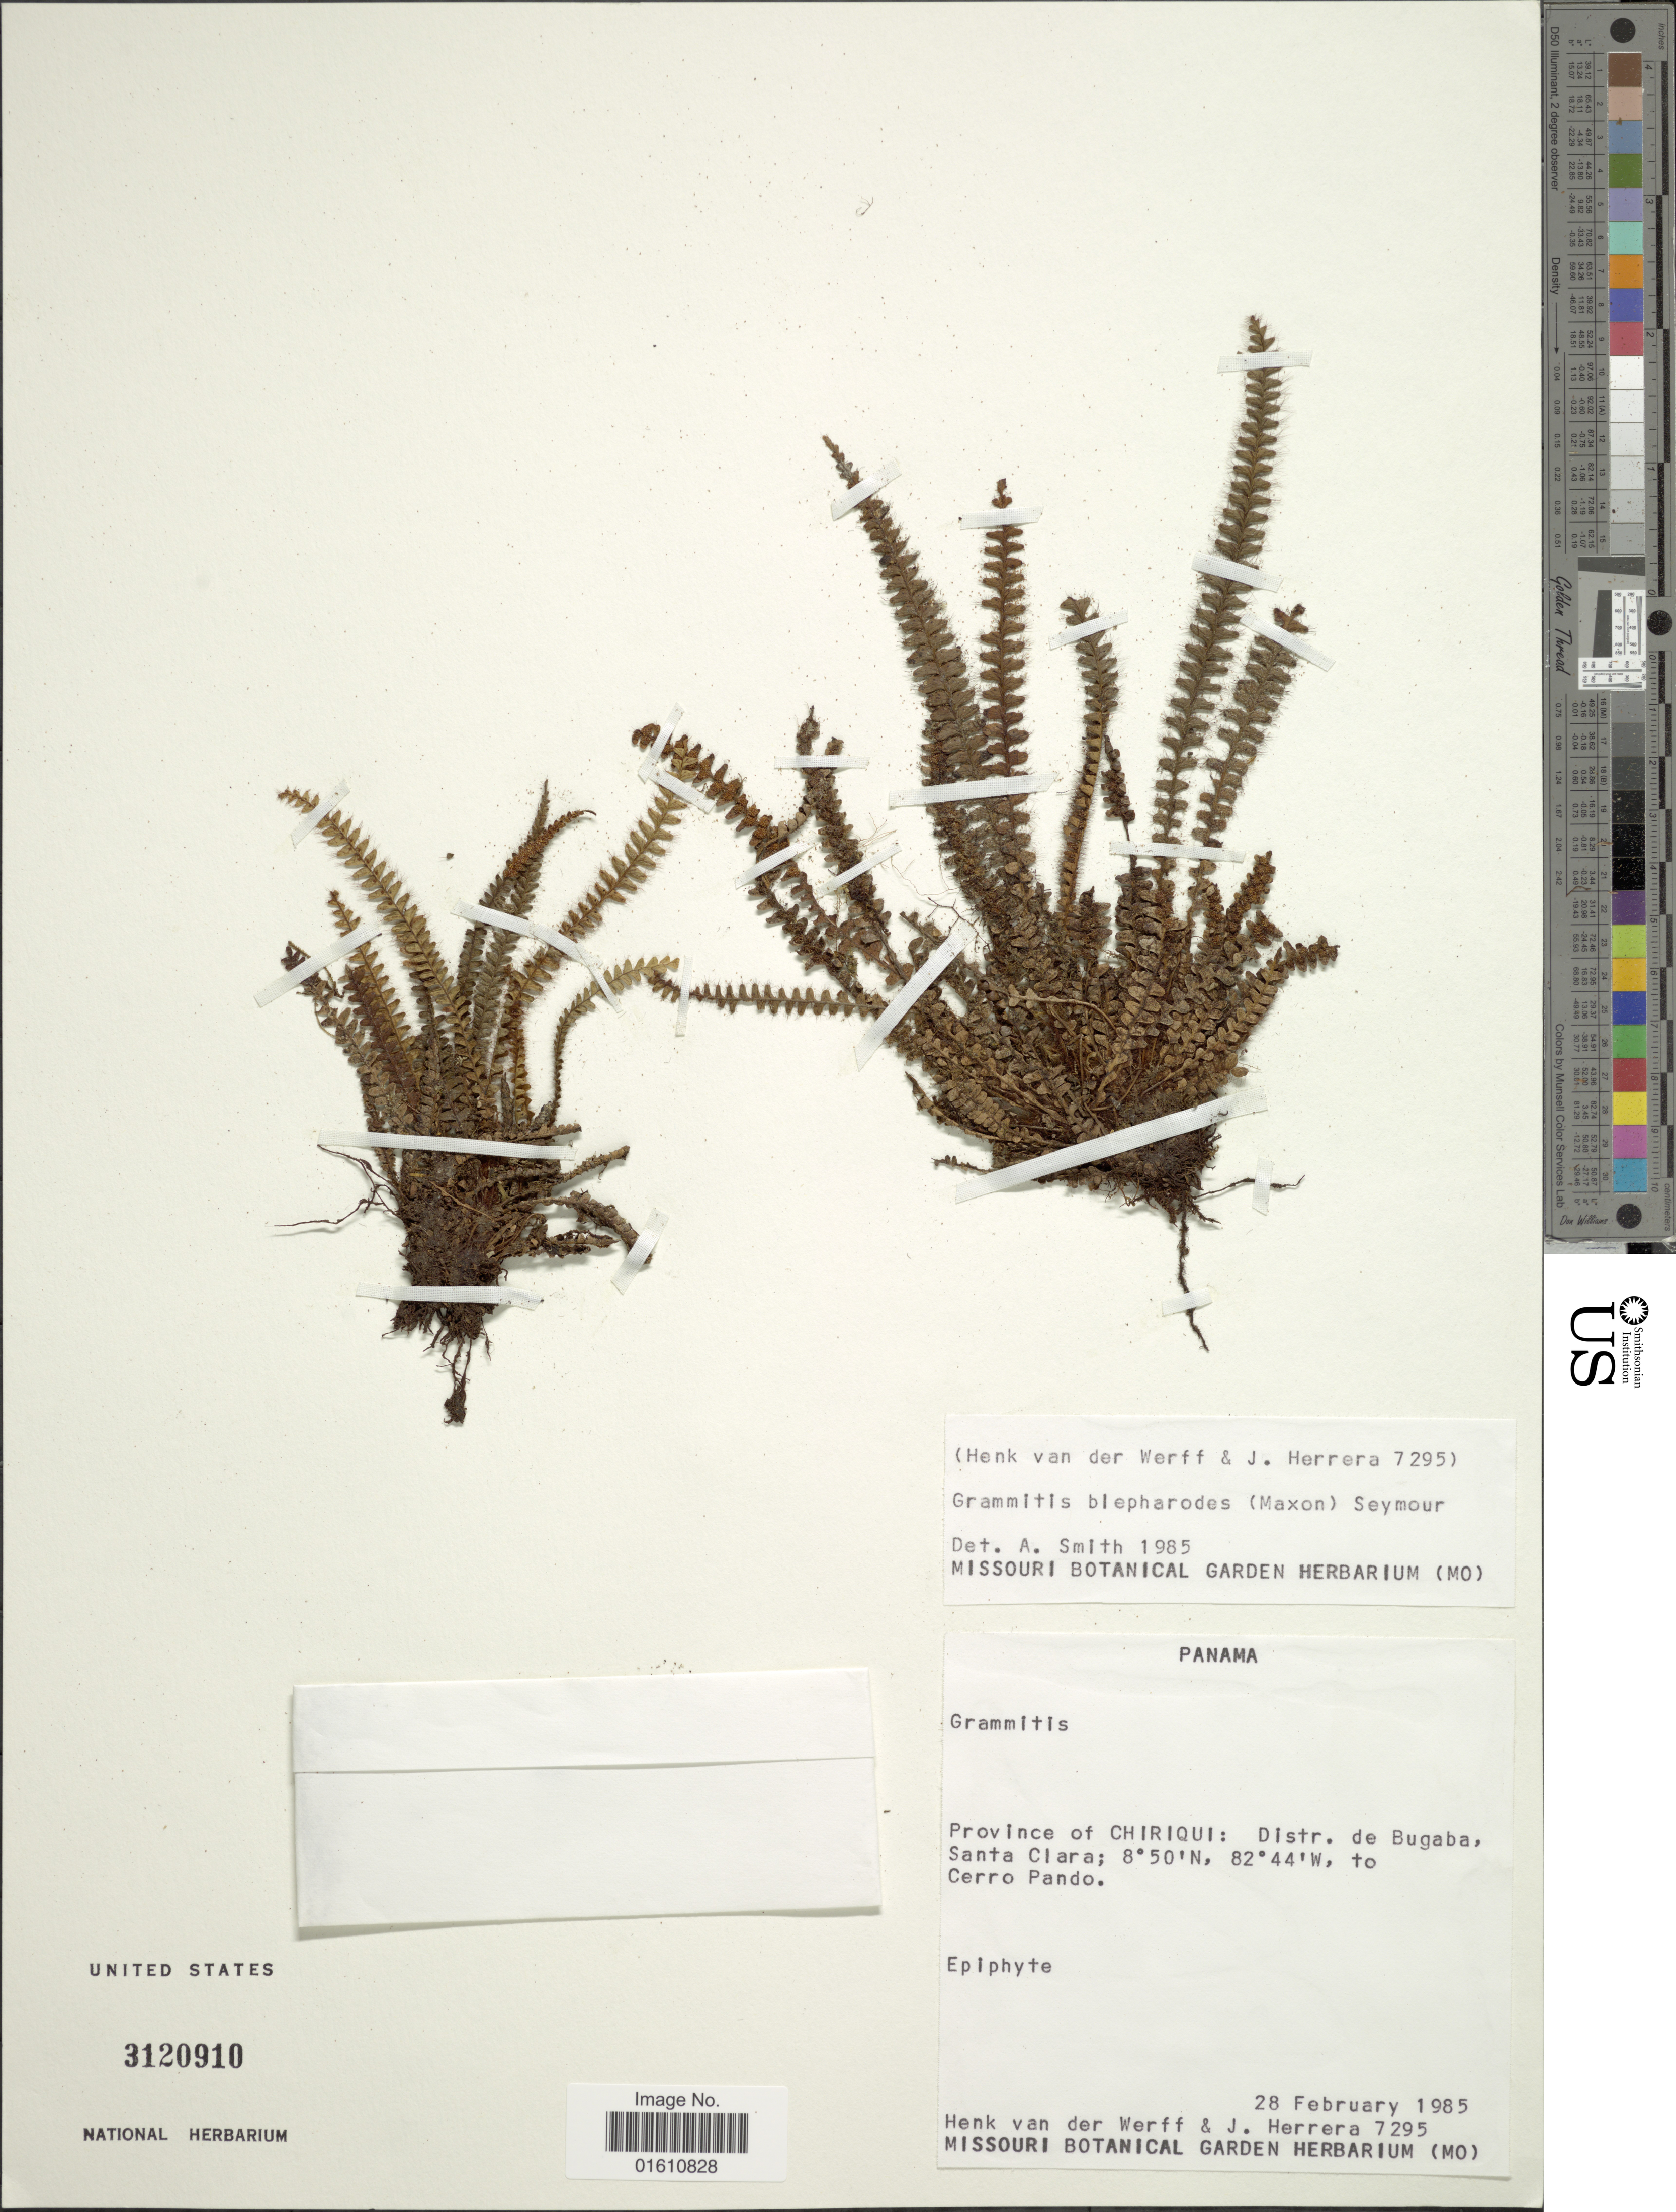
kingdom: Plantae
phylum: Tracheophyta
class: Polypodiopsida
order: Polypodiales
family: Polypodiaceae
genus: Moranopteris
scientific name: Moranopteris taenifolia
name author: (Jenman) R. Y. Hirai & J. Prado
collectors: H. van der Werff & J. Herrera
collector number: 7295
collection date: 1985-02-28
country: Panama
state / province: Chiriqui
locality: Province of Chiriqui: Distr. de Bugaba, Santa Clara, to Cerro Pando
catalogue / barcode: US 3120910